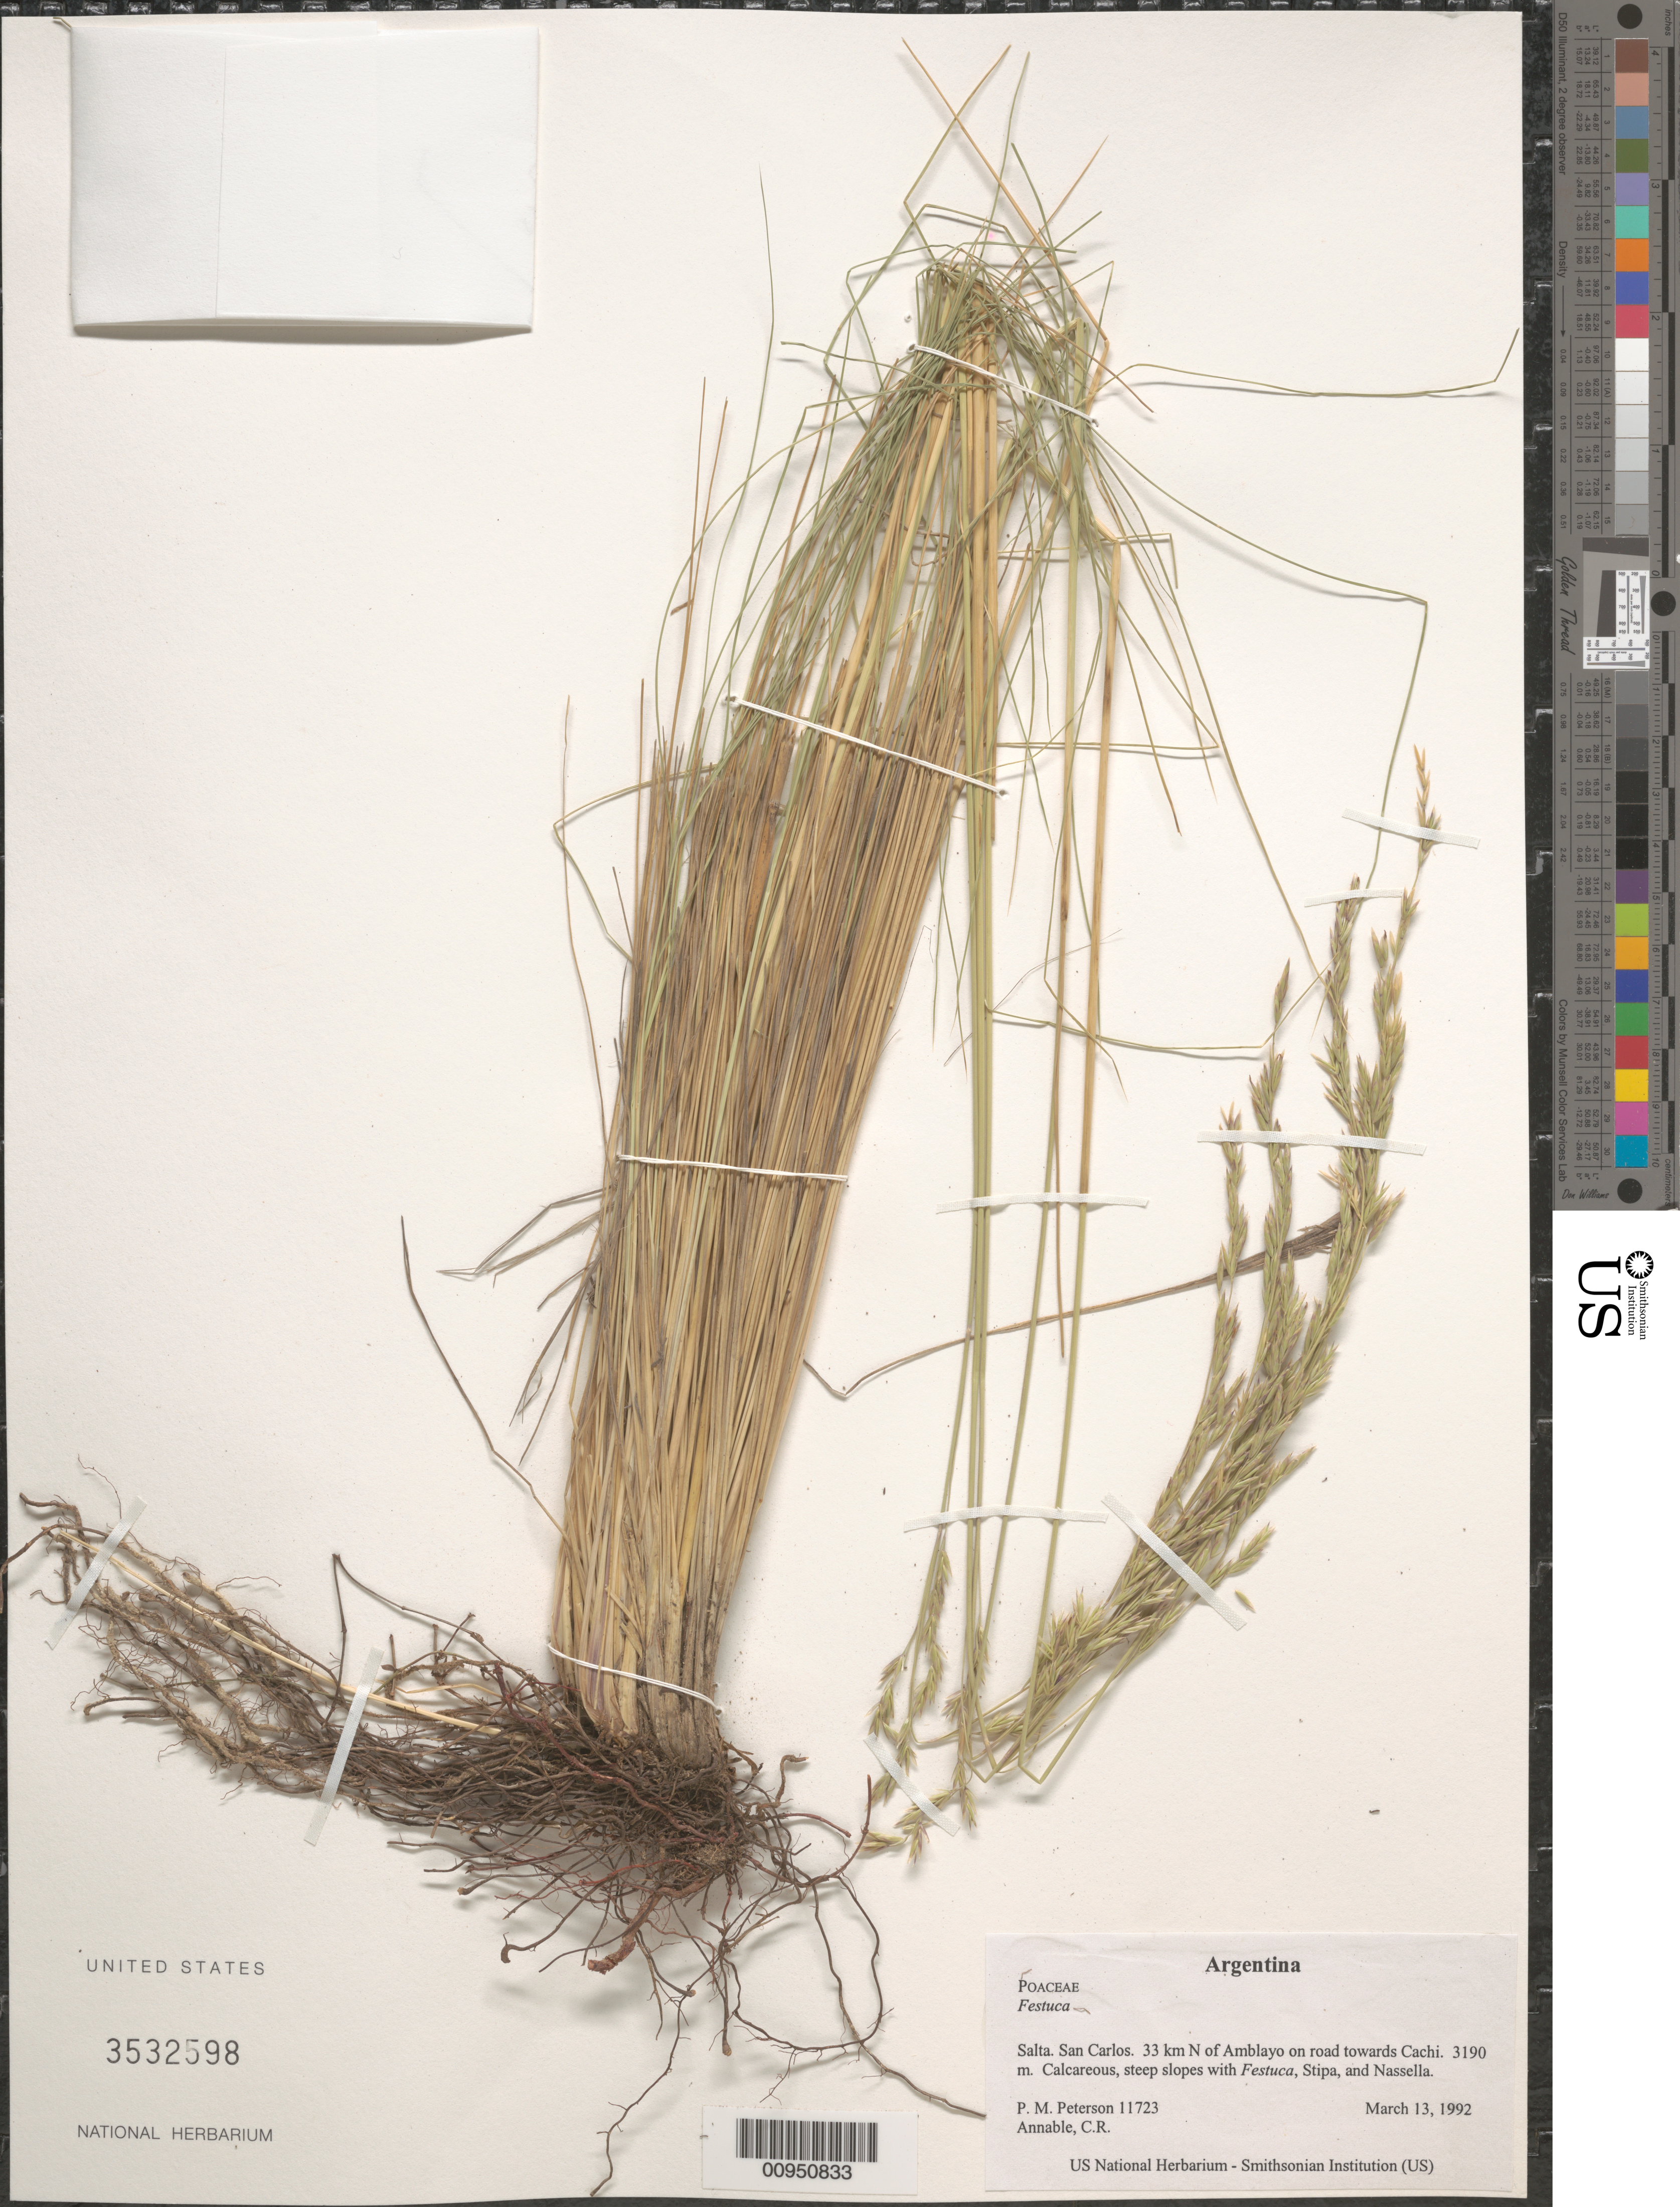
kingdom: Plantae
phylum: Tracheophyta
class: Liliopsida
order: Poales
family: Poaceae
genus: Festuca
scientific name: Festuca sp.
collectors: P. M. Peterson & C. R. Annable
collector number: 11723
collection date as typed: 13 Mar 1992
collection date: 1992-03-13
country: Argentina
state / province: Salta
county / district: San Carlos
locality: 33 km N of Amblayo on road towards Cachi.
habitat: Calcareous, steep slopes with Festuca, Stipa, and Nassella.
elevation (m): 3190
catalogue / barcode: US 3532598